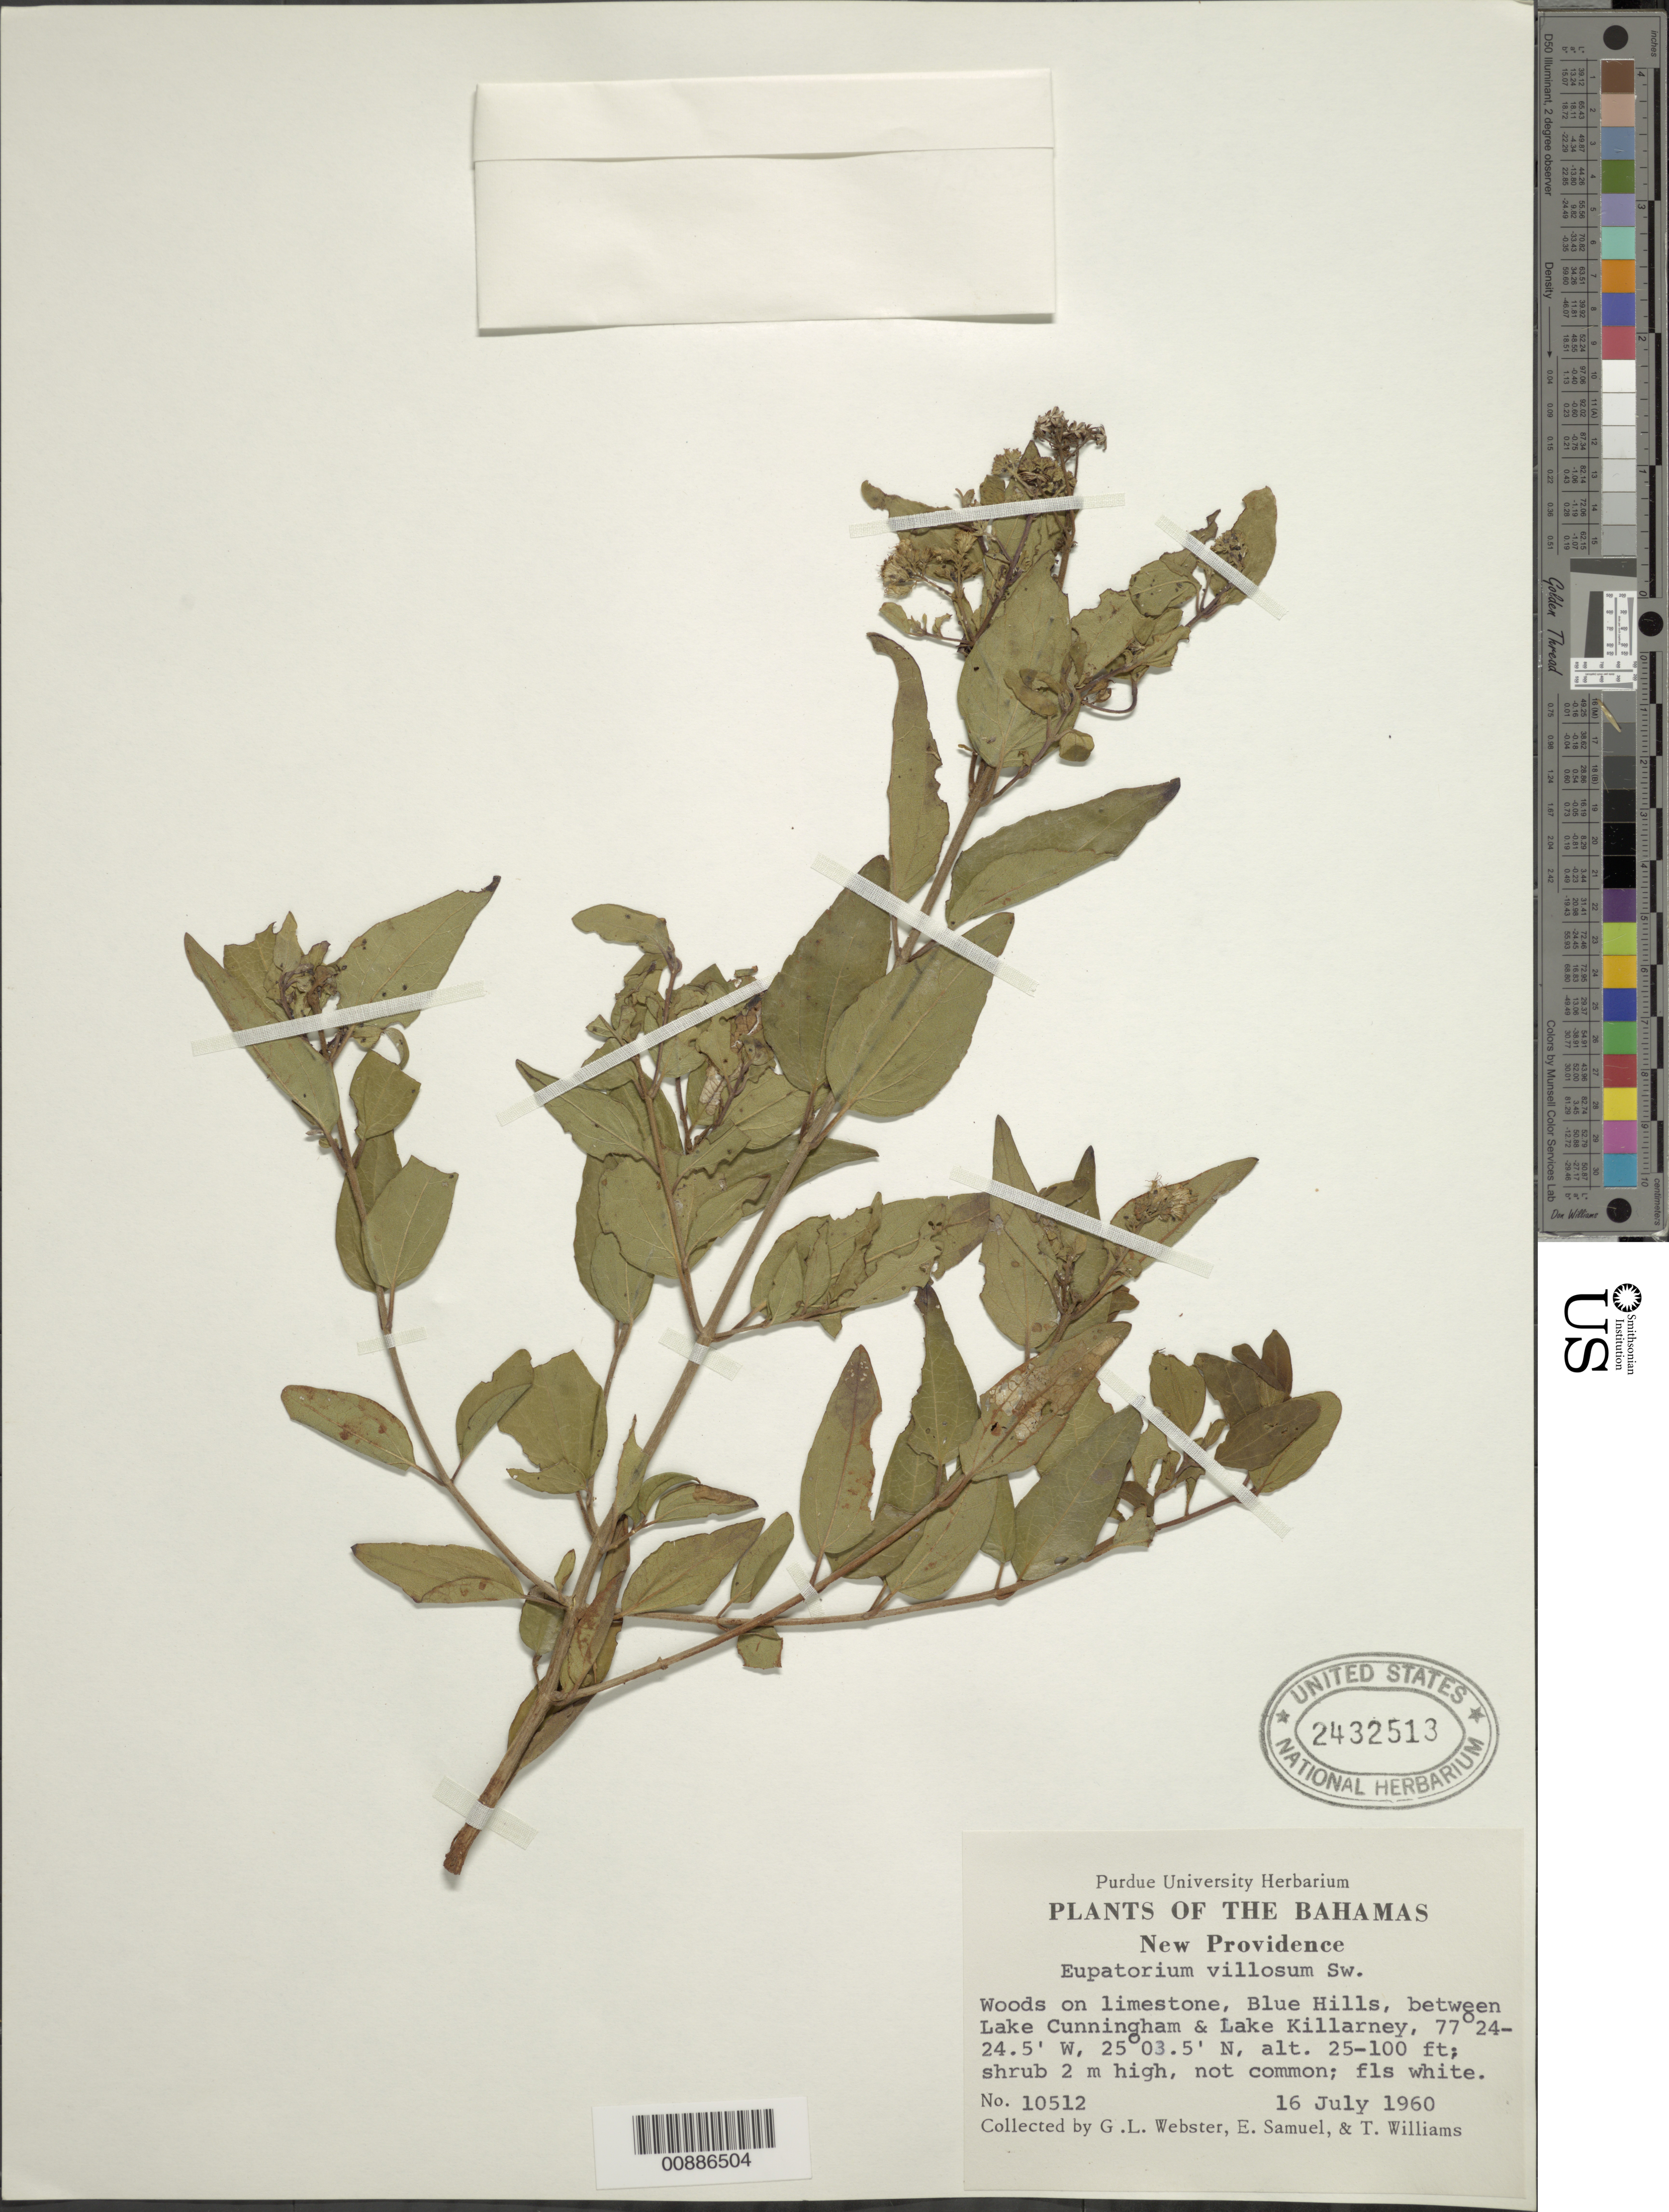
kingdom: Plantae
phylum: Tracheophyta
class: Magnoliopsida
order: Asterales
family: Asteraceae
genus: Koanophyllon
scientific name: Koanophyllon villosum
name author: (Sw.) R.M. King & H. Rob.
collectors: G. L. Webster, E. Samuel & T. Williams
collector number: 10512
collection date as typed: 16 Jul 1960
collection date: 1960-07-16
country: Bahamas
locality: New Providence. Blue Hills, between Lake Cunningham and Lake Killarney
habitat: Woods, on limestone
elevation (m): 8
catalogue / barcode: US 2432513